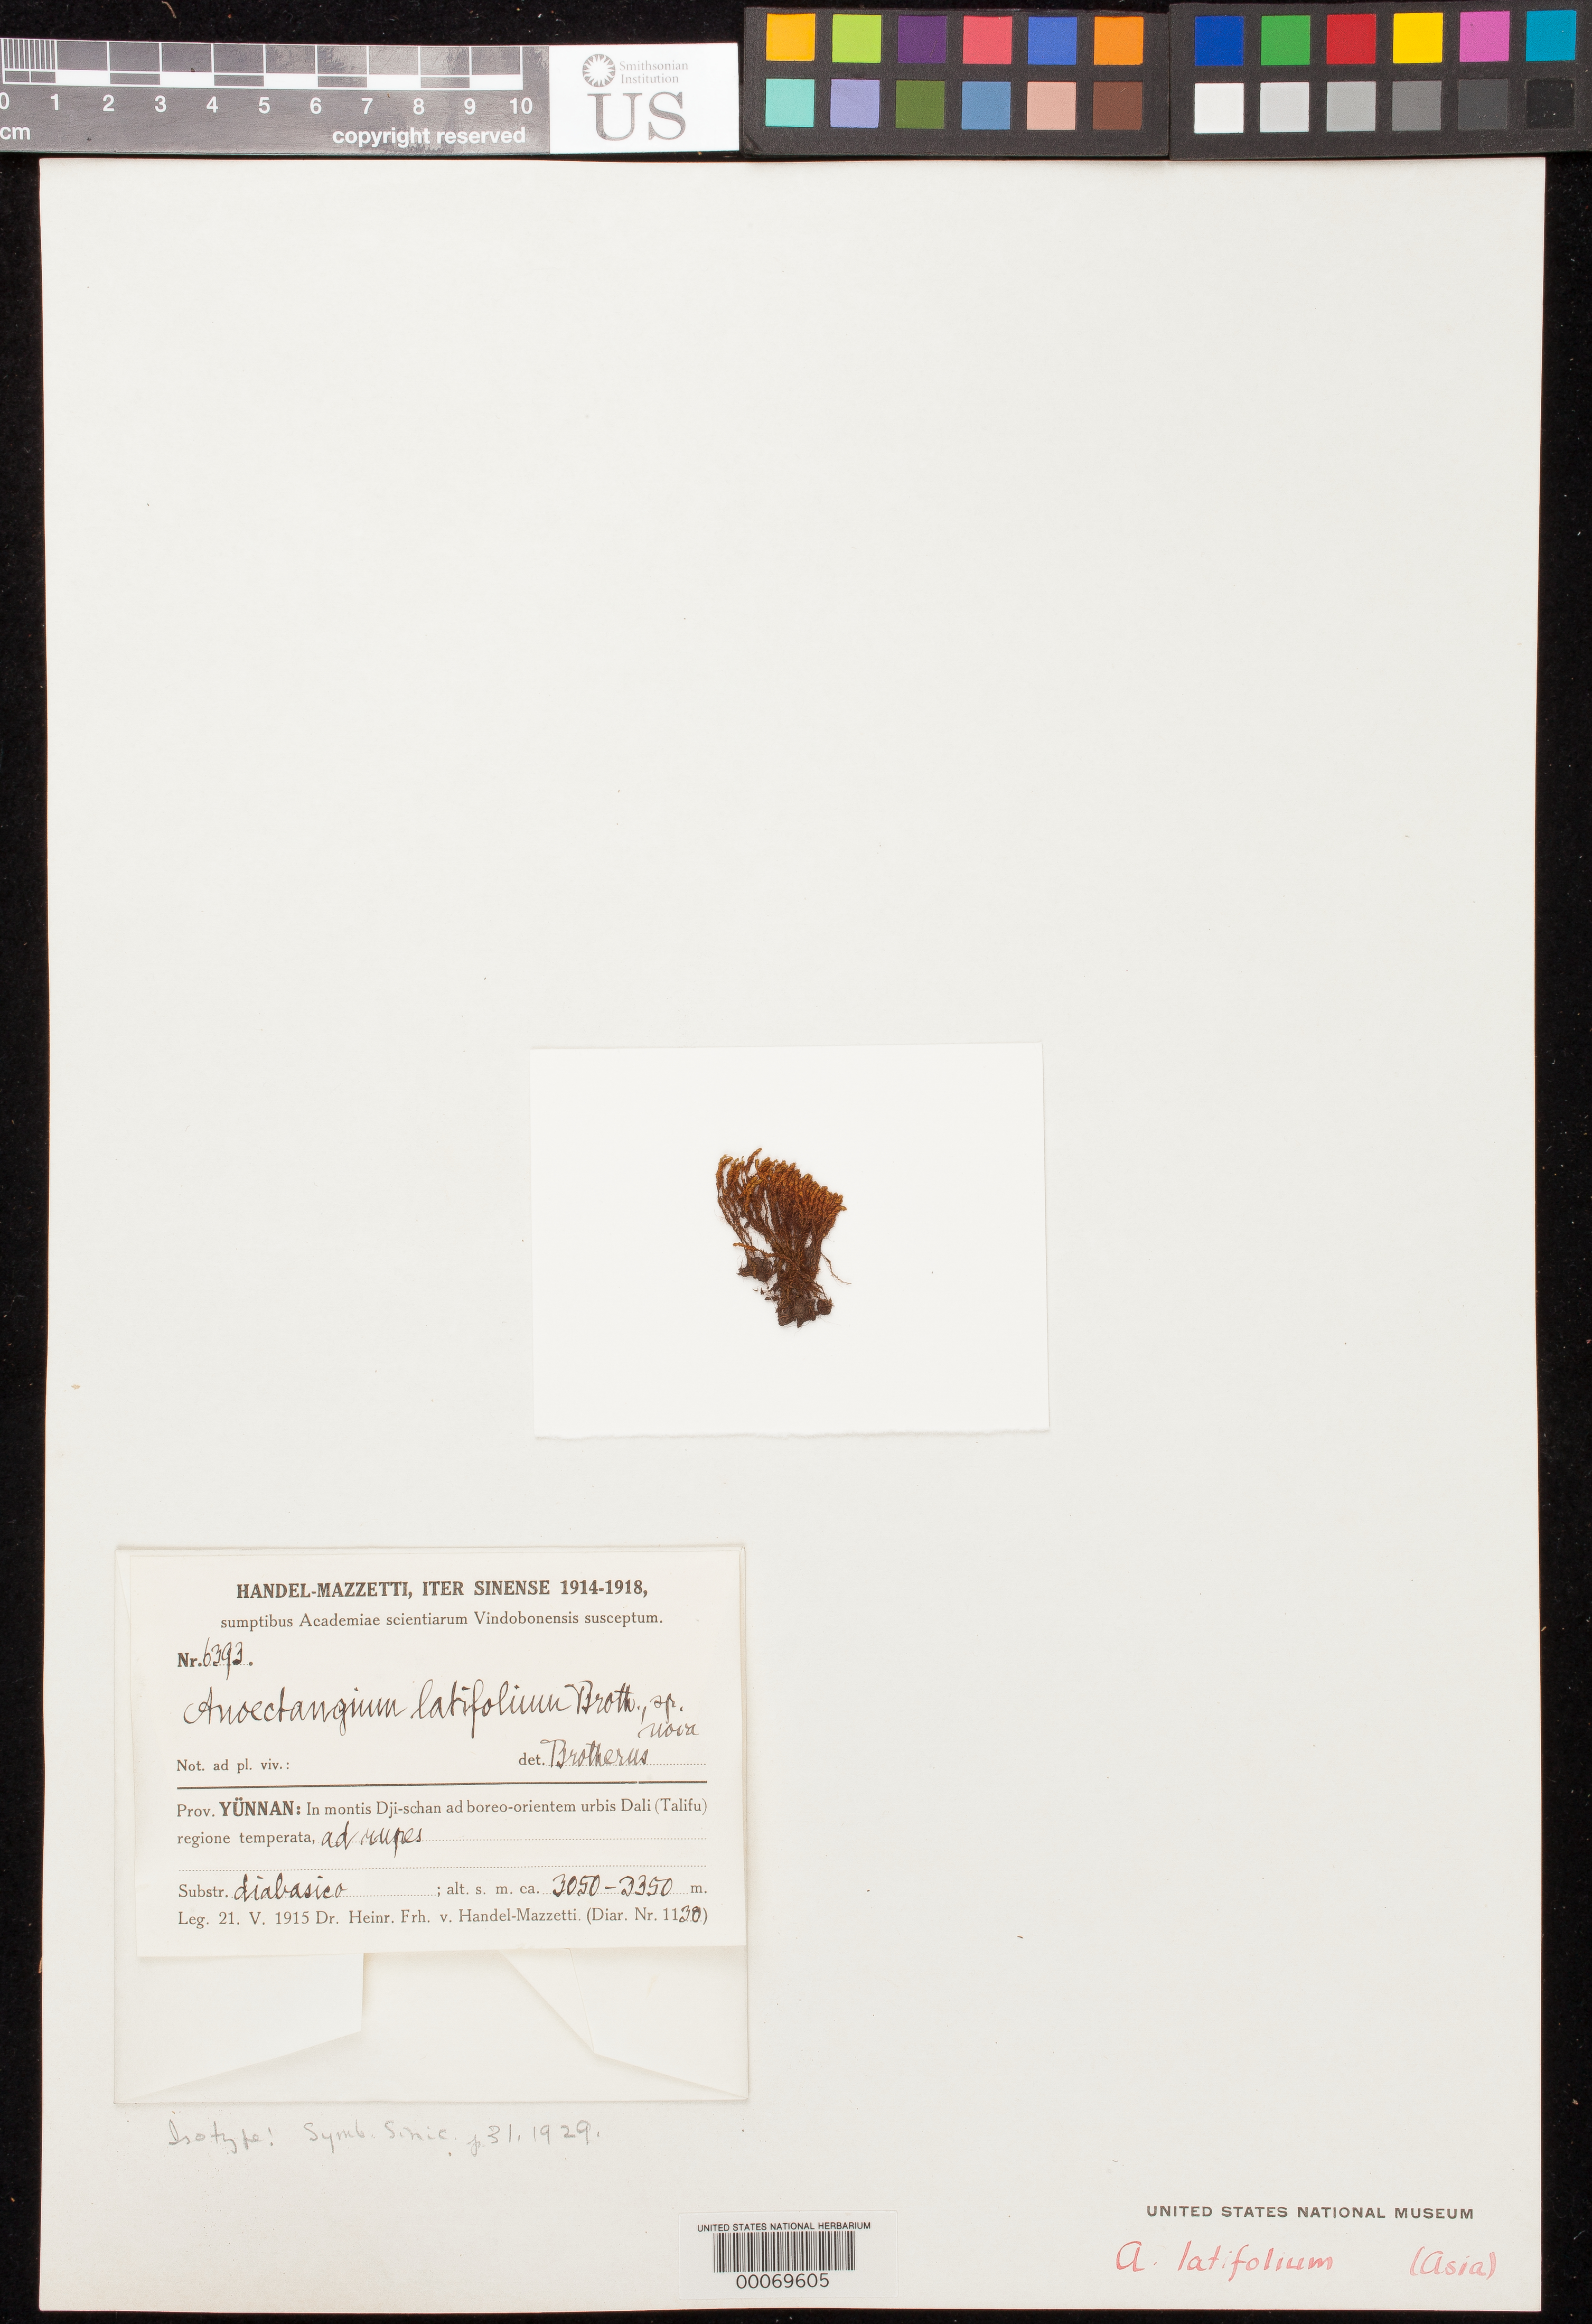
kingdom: Plantae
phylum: Bryophyta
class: Bryopsida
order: Pottiales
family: Pottiaceae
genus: Anoectangium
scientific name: Anoectangium latifolium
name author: Broth.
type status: Isotype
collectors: H. Handel-Mazzetti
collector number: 6393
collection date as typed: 21 May 1915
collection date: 1915-05-21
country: China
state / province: Yunnan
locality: Montis Dji-schan, urbis Dali (Talifu). [Dji-schan Mountain, city of Dali (Talifu)].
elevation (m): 3050